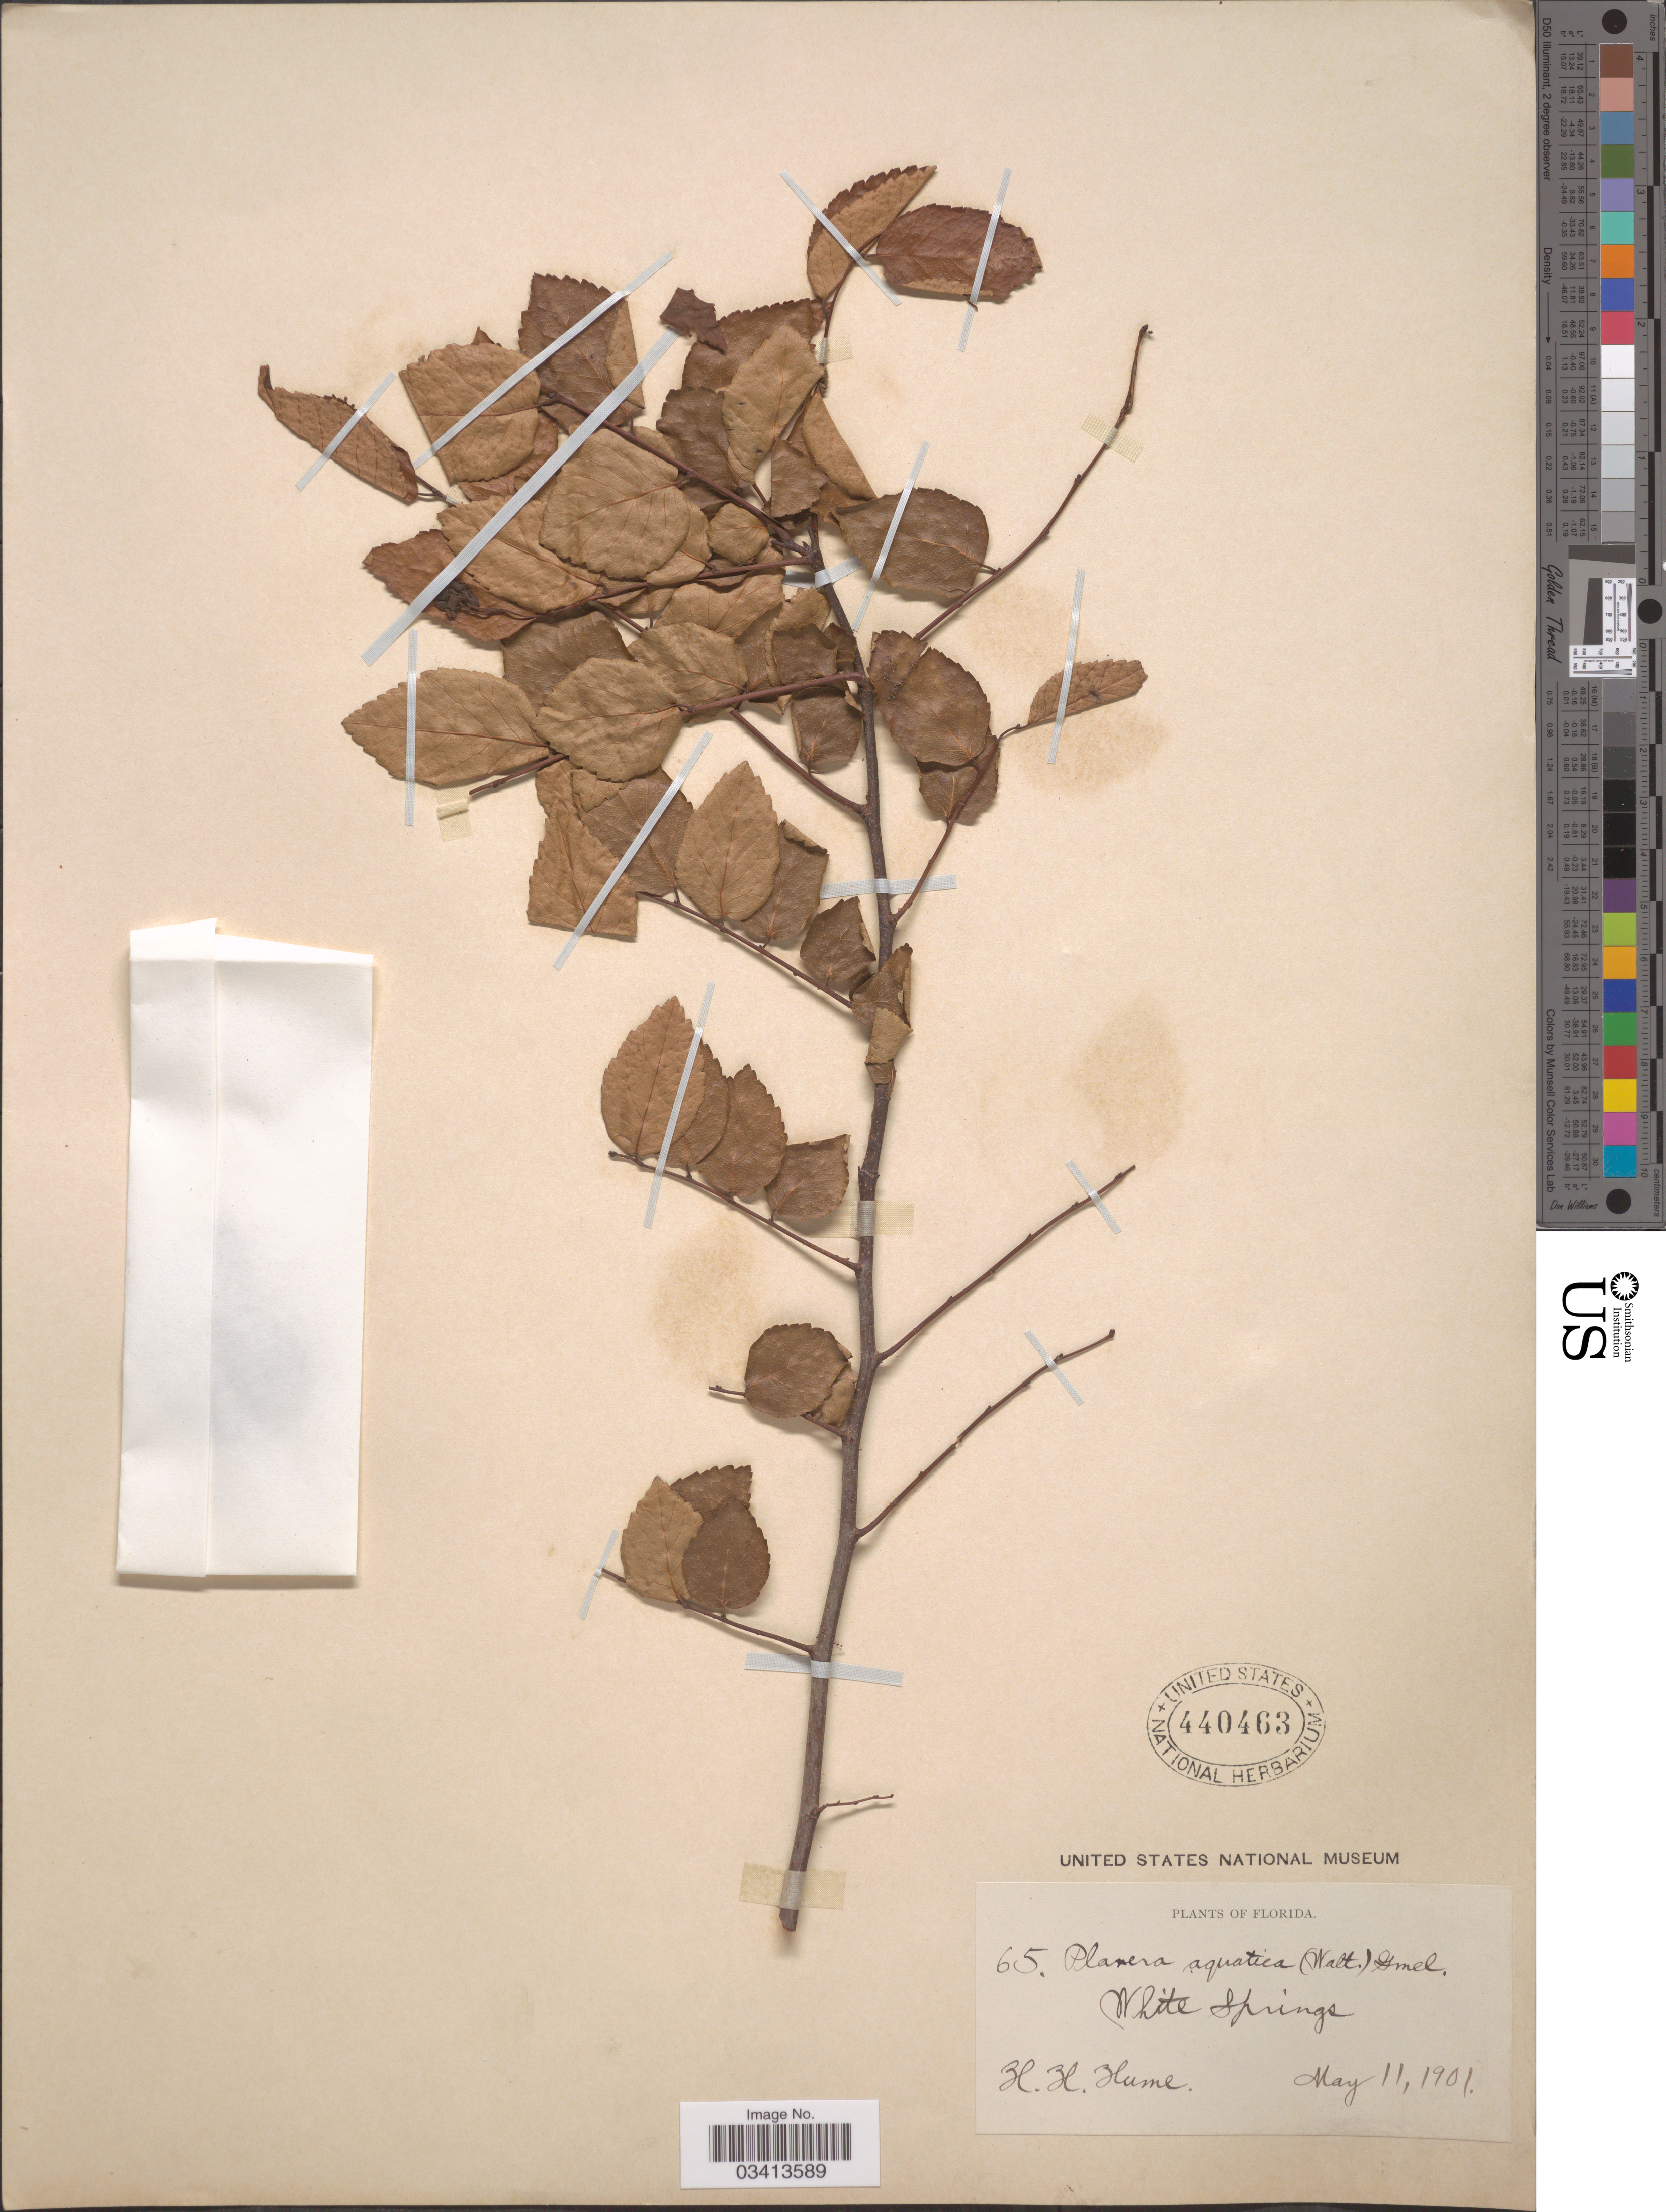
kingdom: Plantae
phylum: Tracheophyta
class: Magnoliopsida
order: Rosales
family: Ulmaceae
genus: Planera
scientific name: Planera aquatica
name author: J.F. Gmel.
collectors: H. Hume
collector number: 65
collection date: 1901-05-11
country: United States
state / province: Florida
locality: White Springs.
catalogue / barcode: US 440463